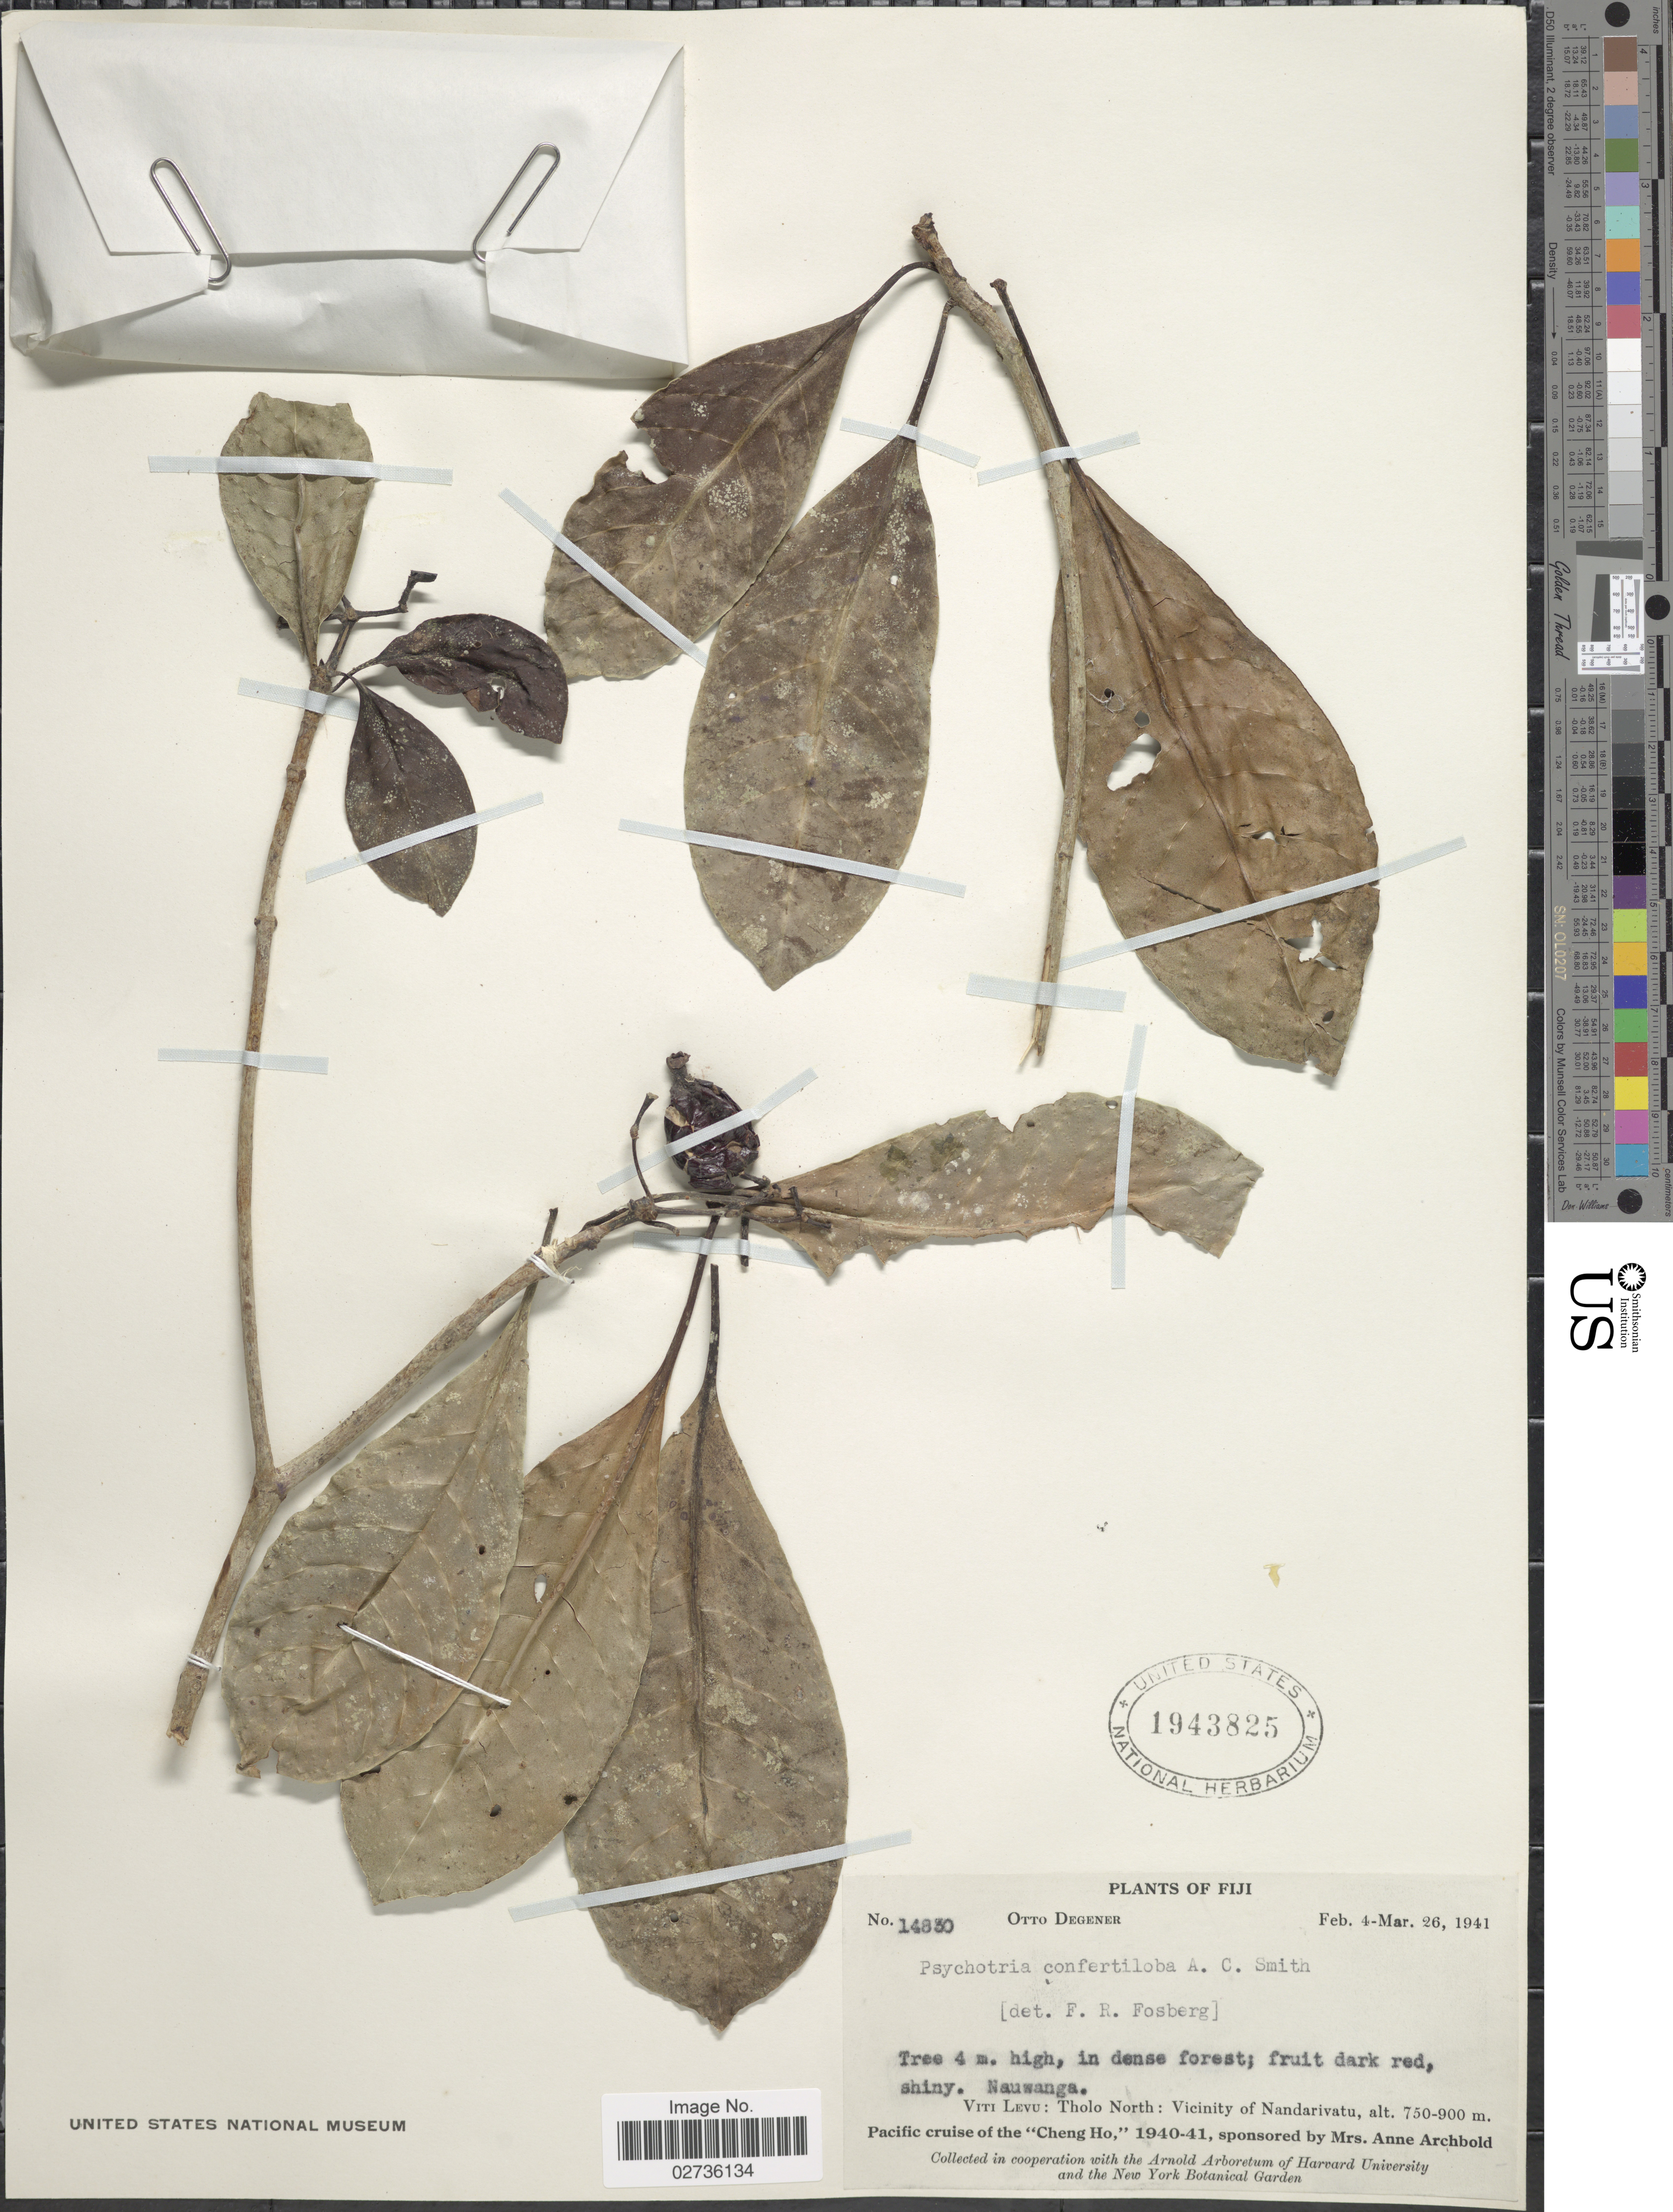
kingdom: Plantae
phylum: Tracheophyta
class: Magnoliopsida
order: Gentianales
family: Rubiaceae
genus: Psychotria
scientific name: Psychotria confertiloba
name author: A.C. Sm.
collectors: O. Degener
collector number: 14830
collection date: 1941-02-04/1941-03-26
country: Fiji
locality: Nauwanga. Viti Levu: Tholo North: Vicinity of Nandarivatu.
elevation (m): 750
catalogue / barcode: US 1943825